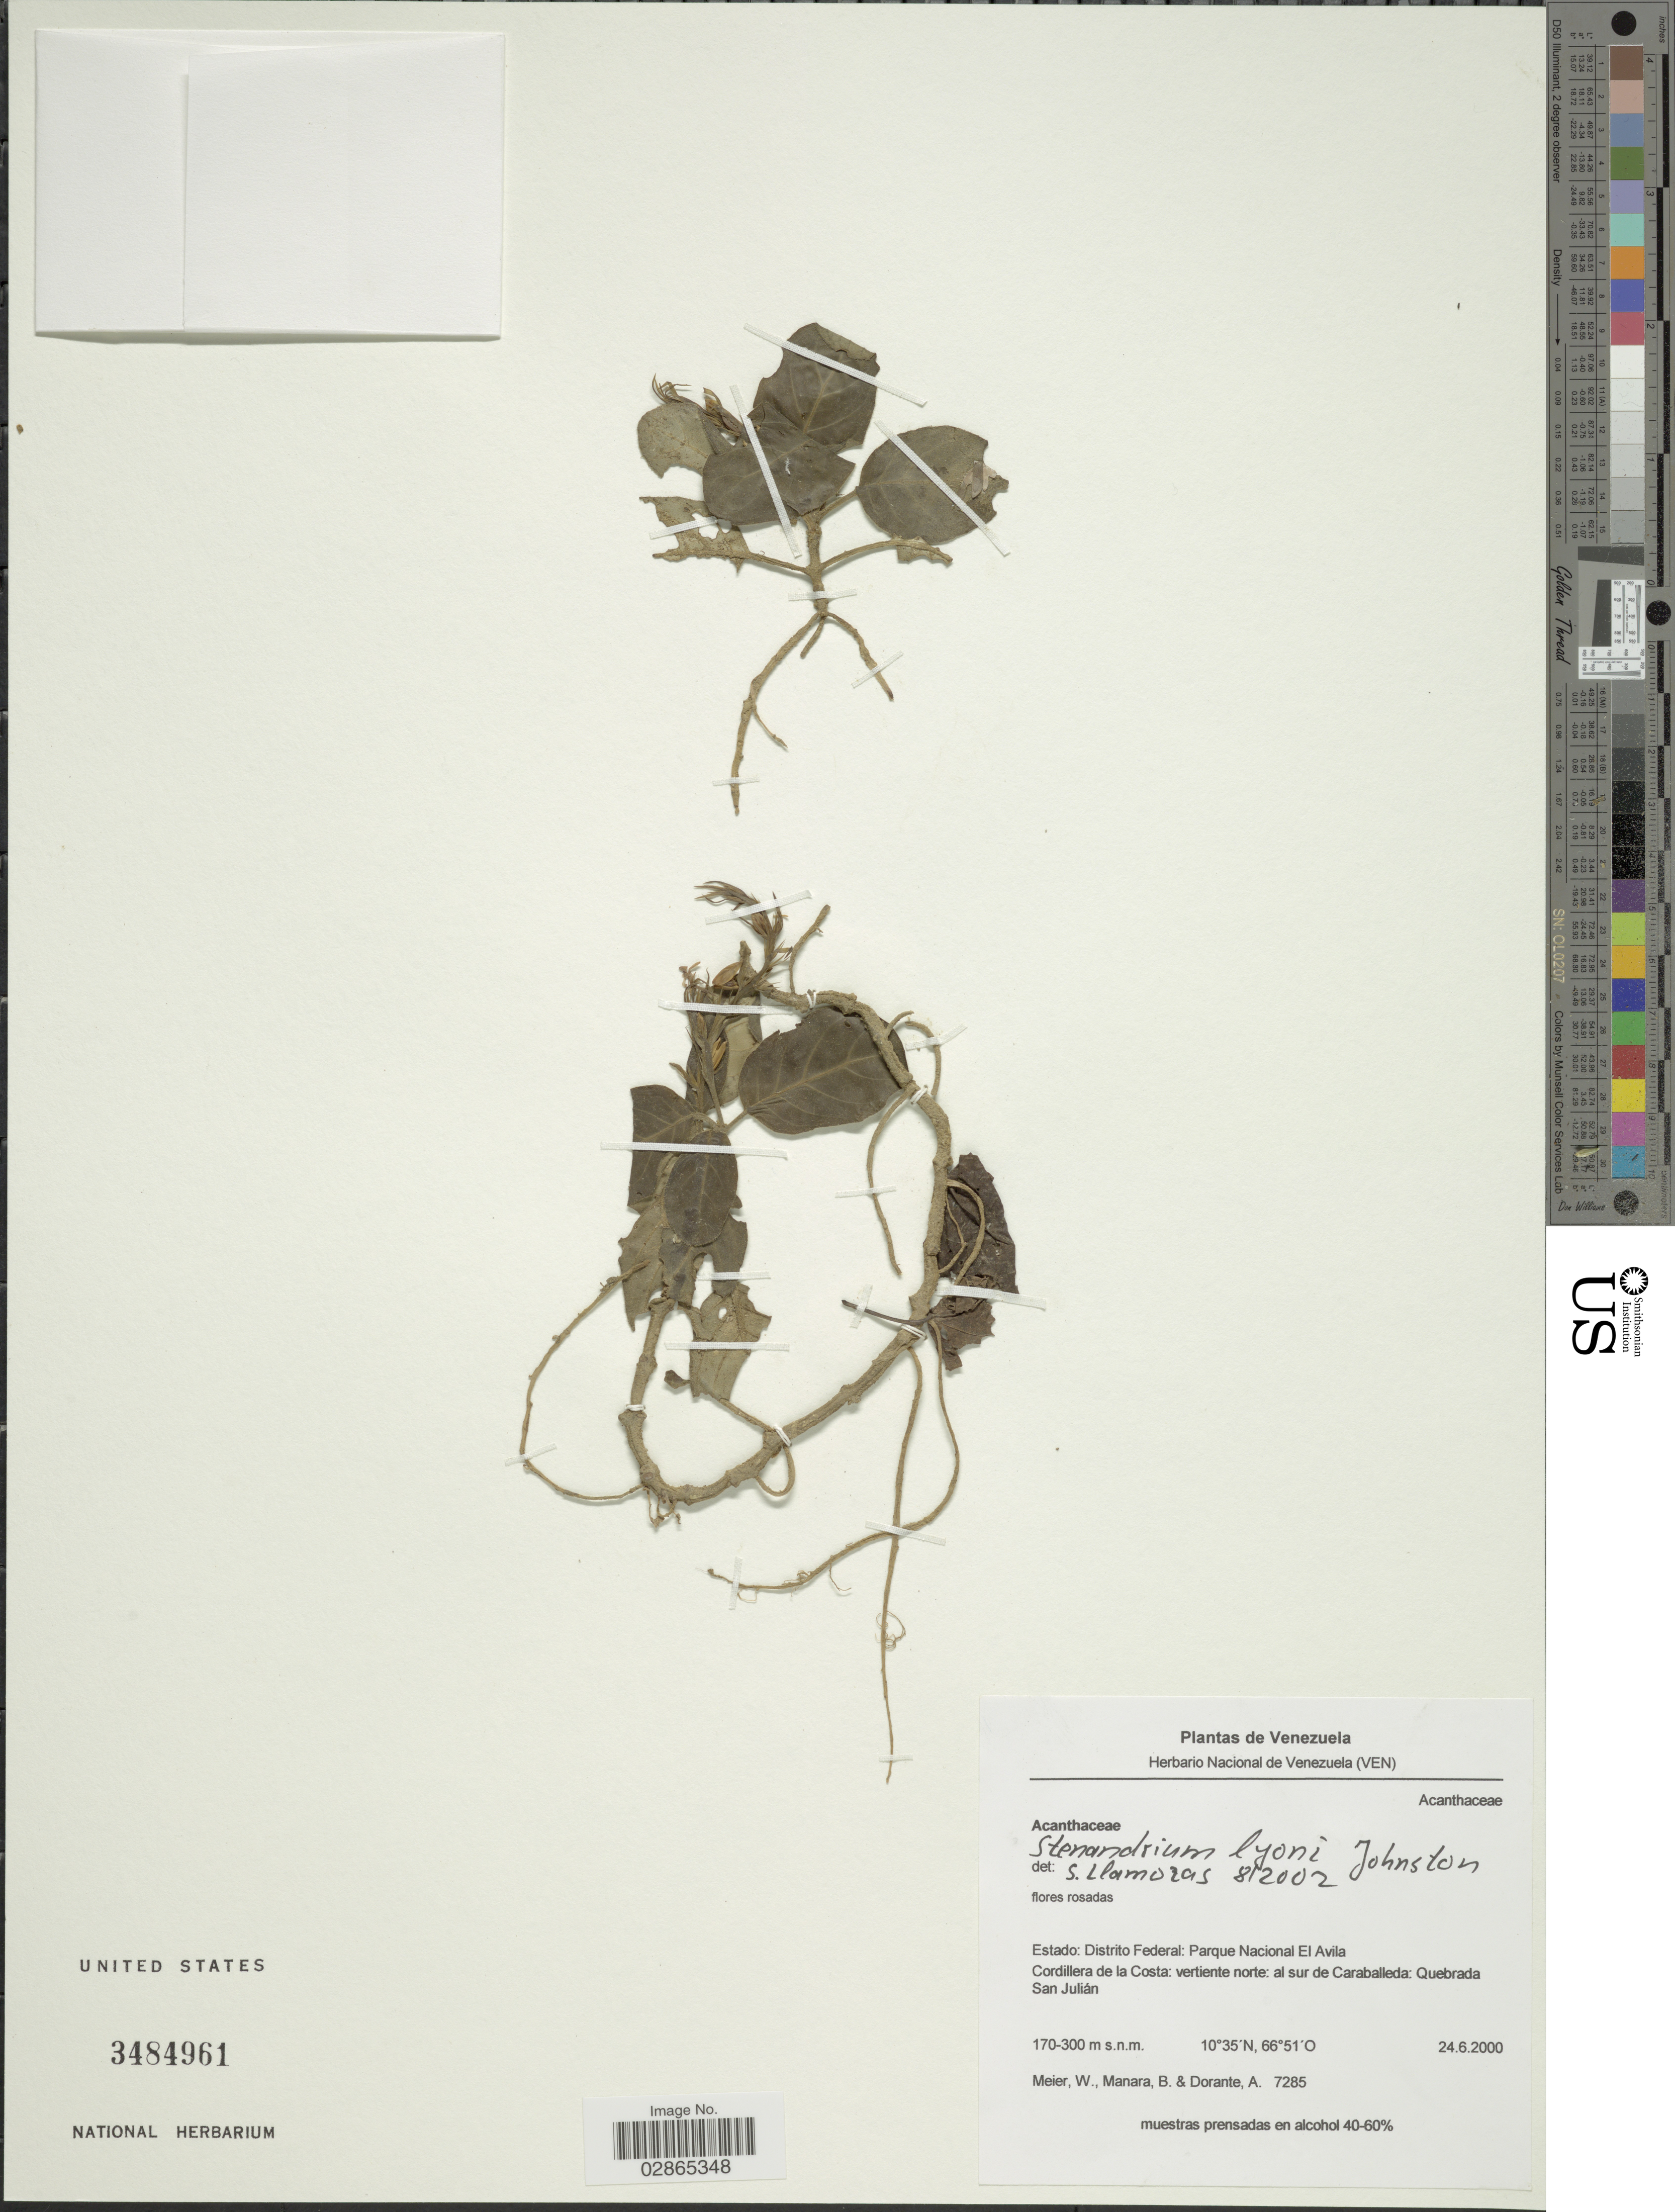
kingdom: Plantae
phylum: Tracheophyta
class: Magnoliopsida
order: Lamiales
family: Acanthaceae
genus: Stenandrium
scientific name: Stenandrium lyonii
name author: J.R. Johnst.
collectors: W. Meier, B. Manara & A. Dorante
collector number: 7285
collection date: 2000-06-24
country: Venezuela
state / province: Miranda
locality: Distrito Federal: Parque Nacional El Avila. Cordillera de la Costa: vertiente norte: al sur de Caraballeda: Quebrada San Julián.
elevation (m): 170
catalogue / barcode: US 3484961